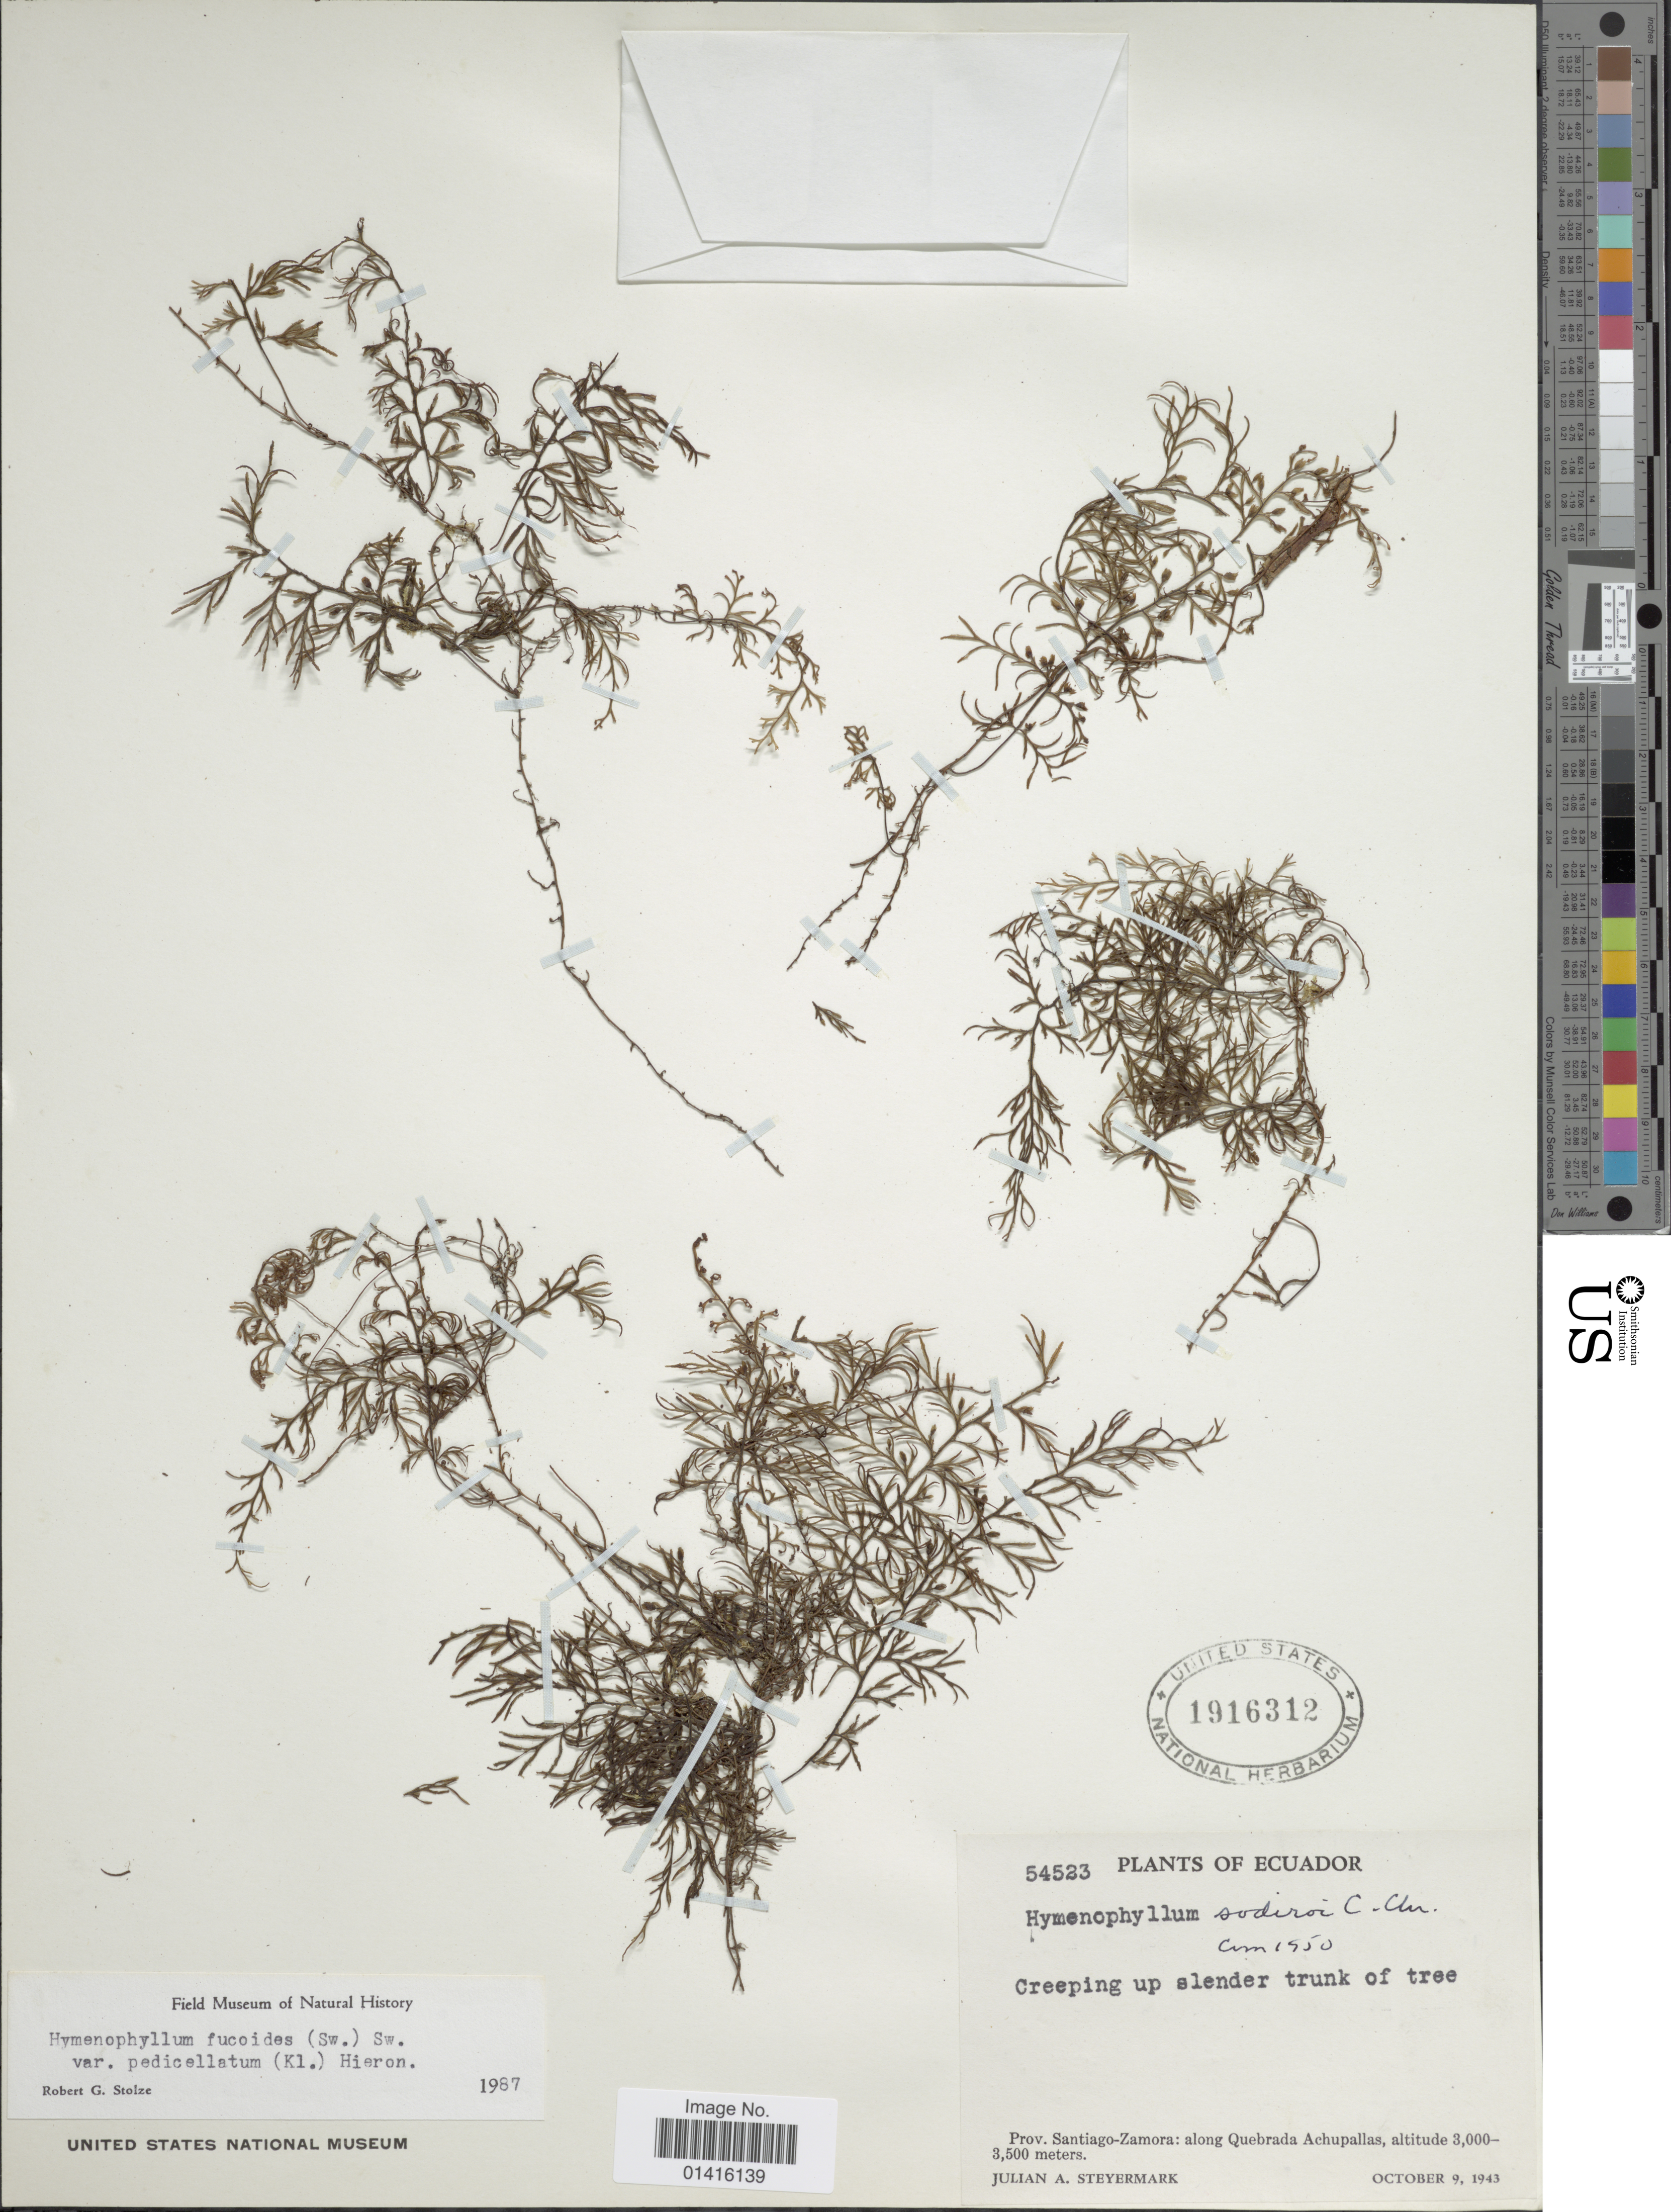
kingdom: Plantae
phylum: Tracheophyta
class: Polypodiopsida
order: Hymenophyllales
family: Hymenophyllaceae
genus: Hymenophyllum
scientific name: Hymenophyllum fucoides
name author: (Sw.) Sw.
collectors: J. Steyermark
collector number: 54523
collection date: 1943-10-09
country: Ecuador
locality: Prov. Santiago-Zamora: along Quebrada Achupallas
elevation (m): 3500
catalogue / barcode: US 1916312